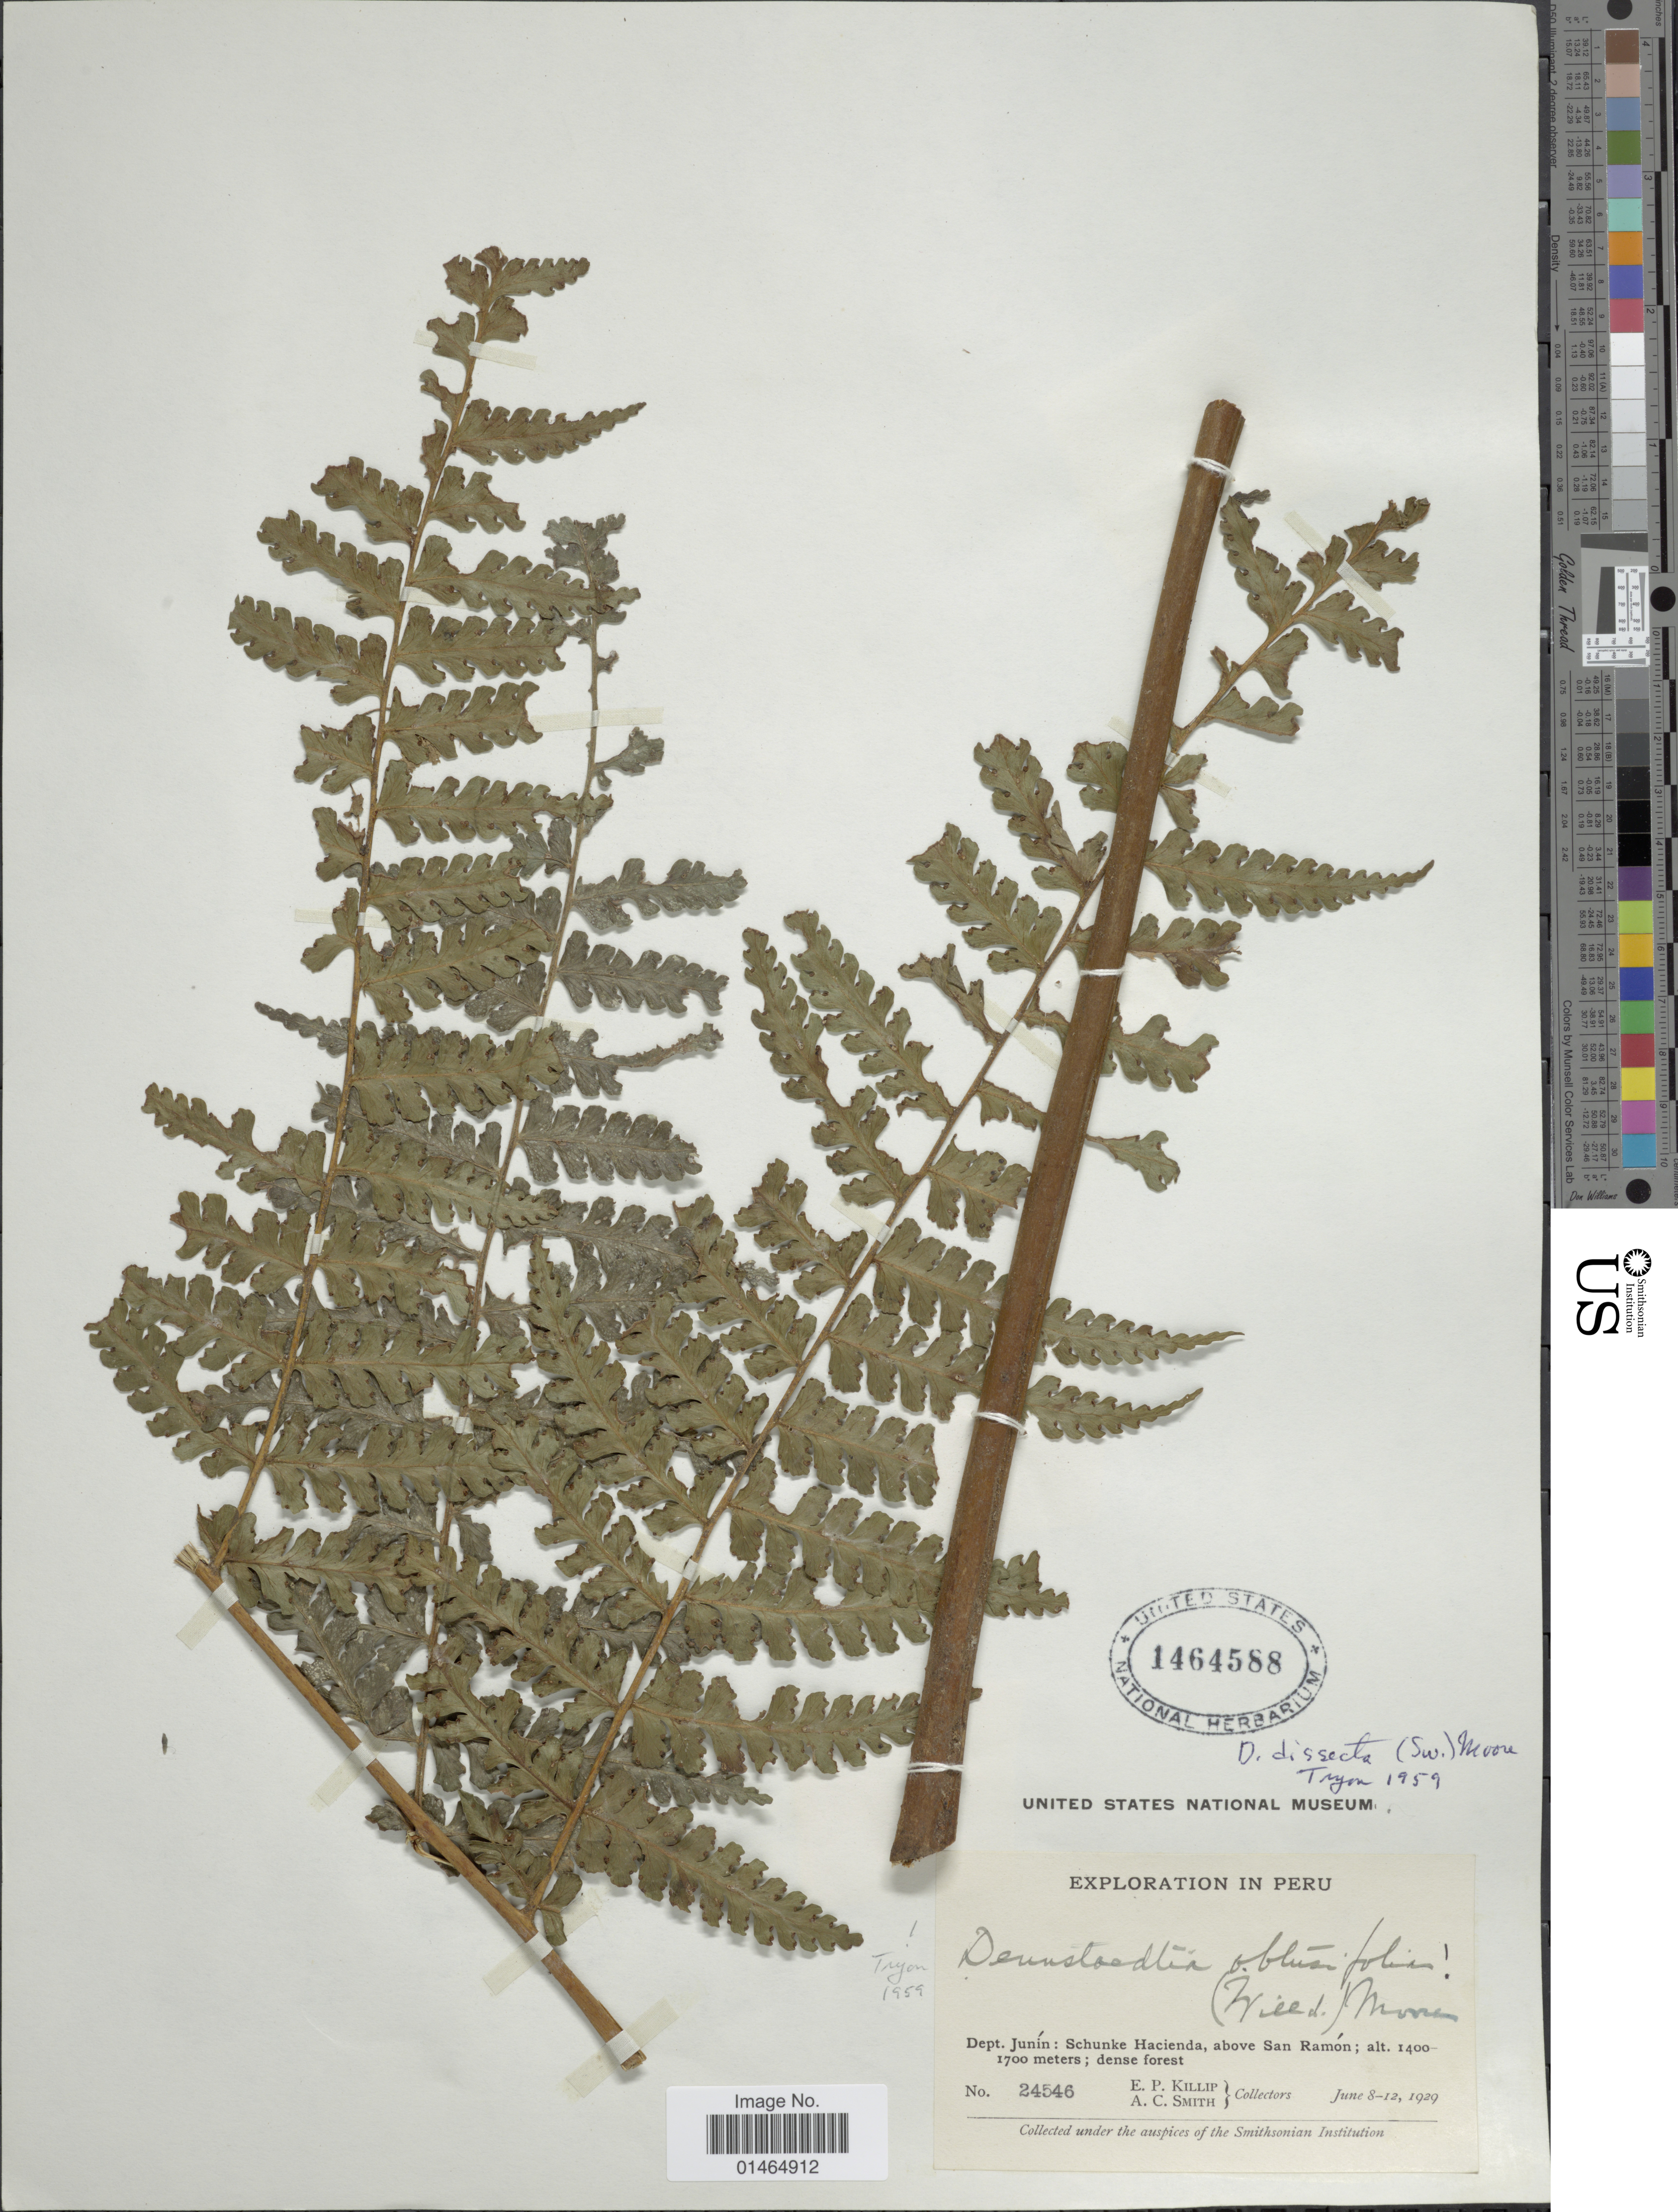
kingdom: Plantae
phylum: Tracheophyta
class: Polypodiopsida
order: Polypodiales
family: Dennstaedtiaceae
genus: Dennstaedtia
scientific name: Dennstaedtia obtusifolia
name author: (Willd.) T. Moore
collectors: E. P. Killip & A. C. Smith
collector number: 24546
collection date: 1929-06-08/1929-06-12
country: Peru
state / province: Junín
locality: Schunke Hacienda, above San Ramón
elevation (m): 1400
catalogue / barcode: US 1464588